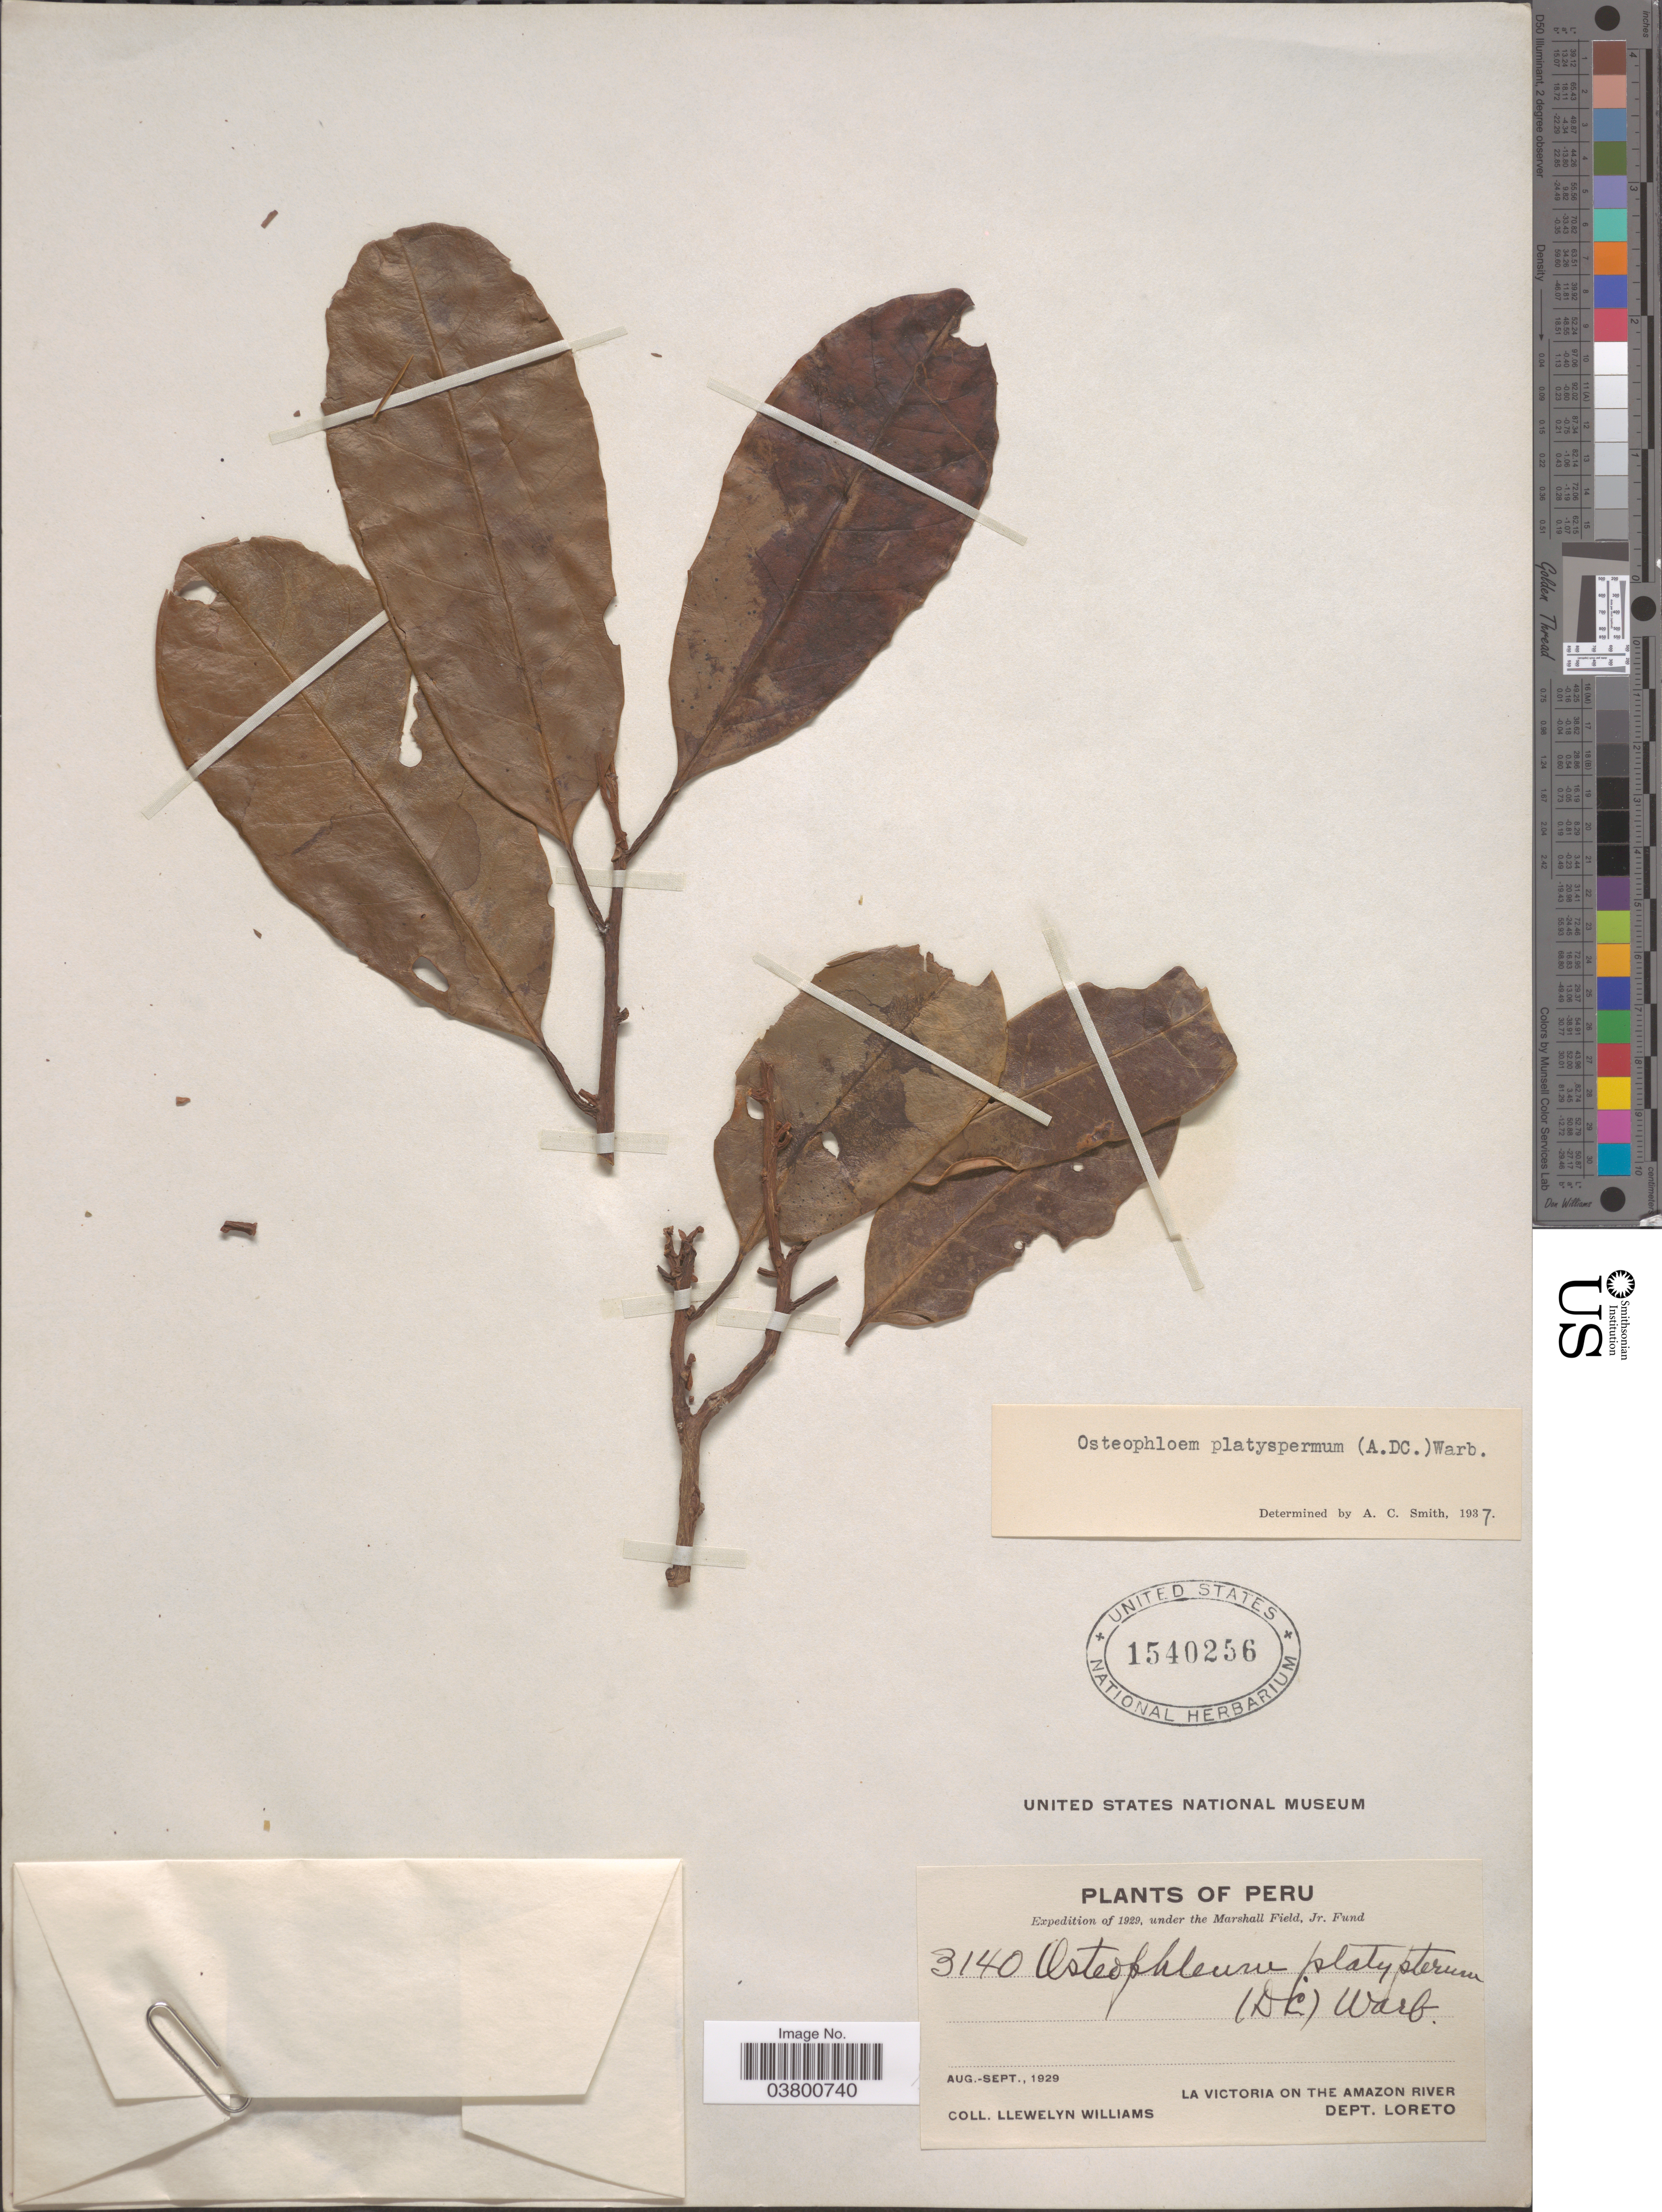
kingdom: Plantae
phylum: Tracheophyta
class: Magnoliopsida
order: Magnoliales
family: Myristicaceae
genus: Osteophloeum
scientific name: Osteophloeum platyspermum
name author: (A. DC.) Warb.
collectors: Ll. Williams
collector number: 3140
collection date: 1929-08/1929-09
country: Peru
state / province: Loreto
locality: La Victoria on the Amazon River. Dept. Loreto.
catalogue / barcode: US 1540256